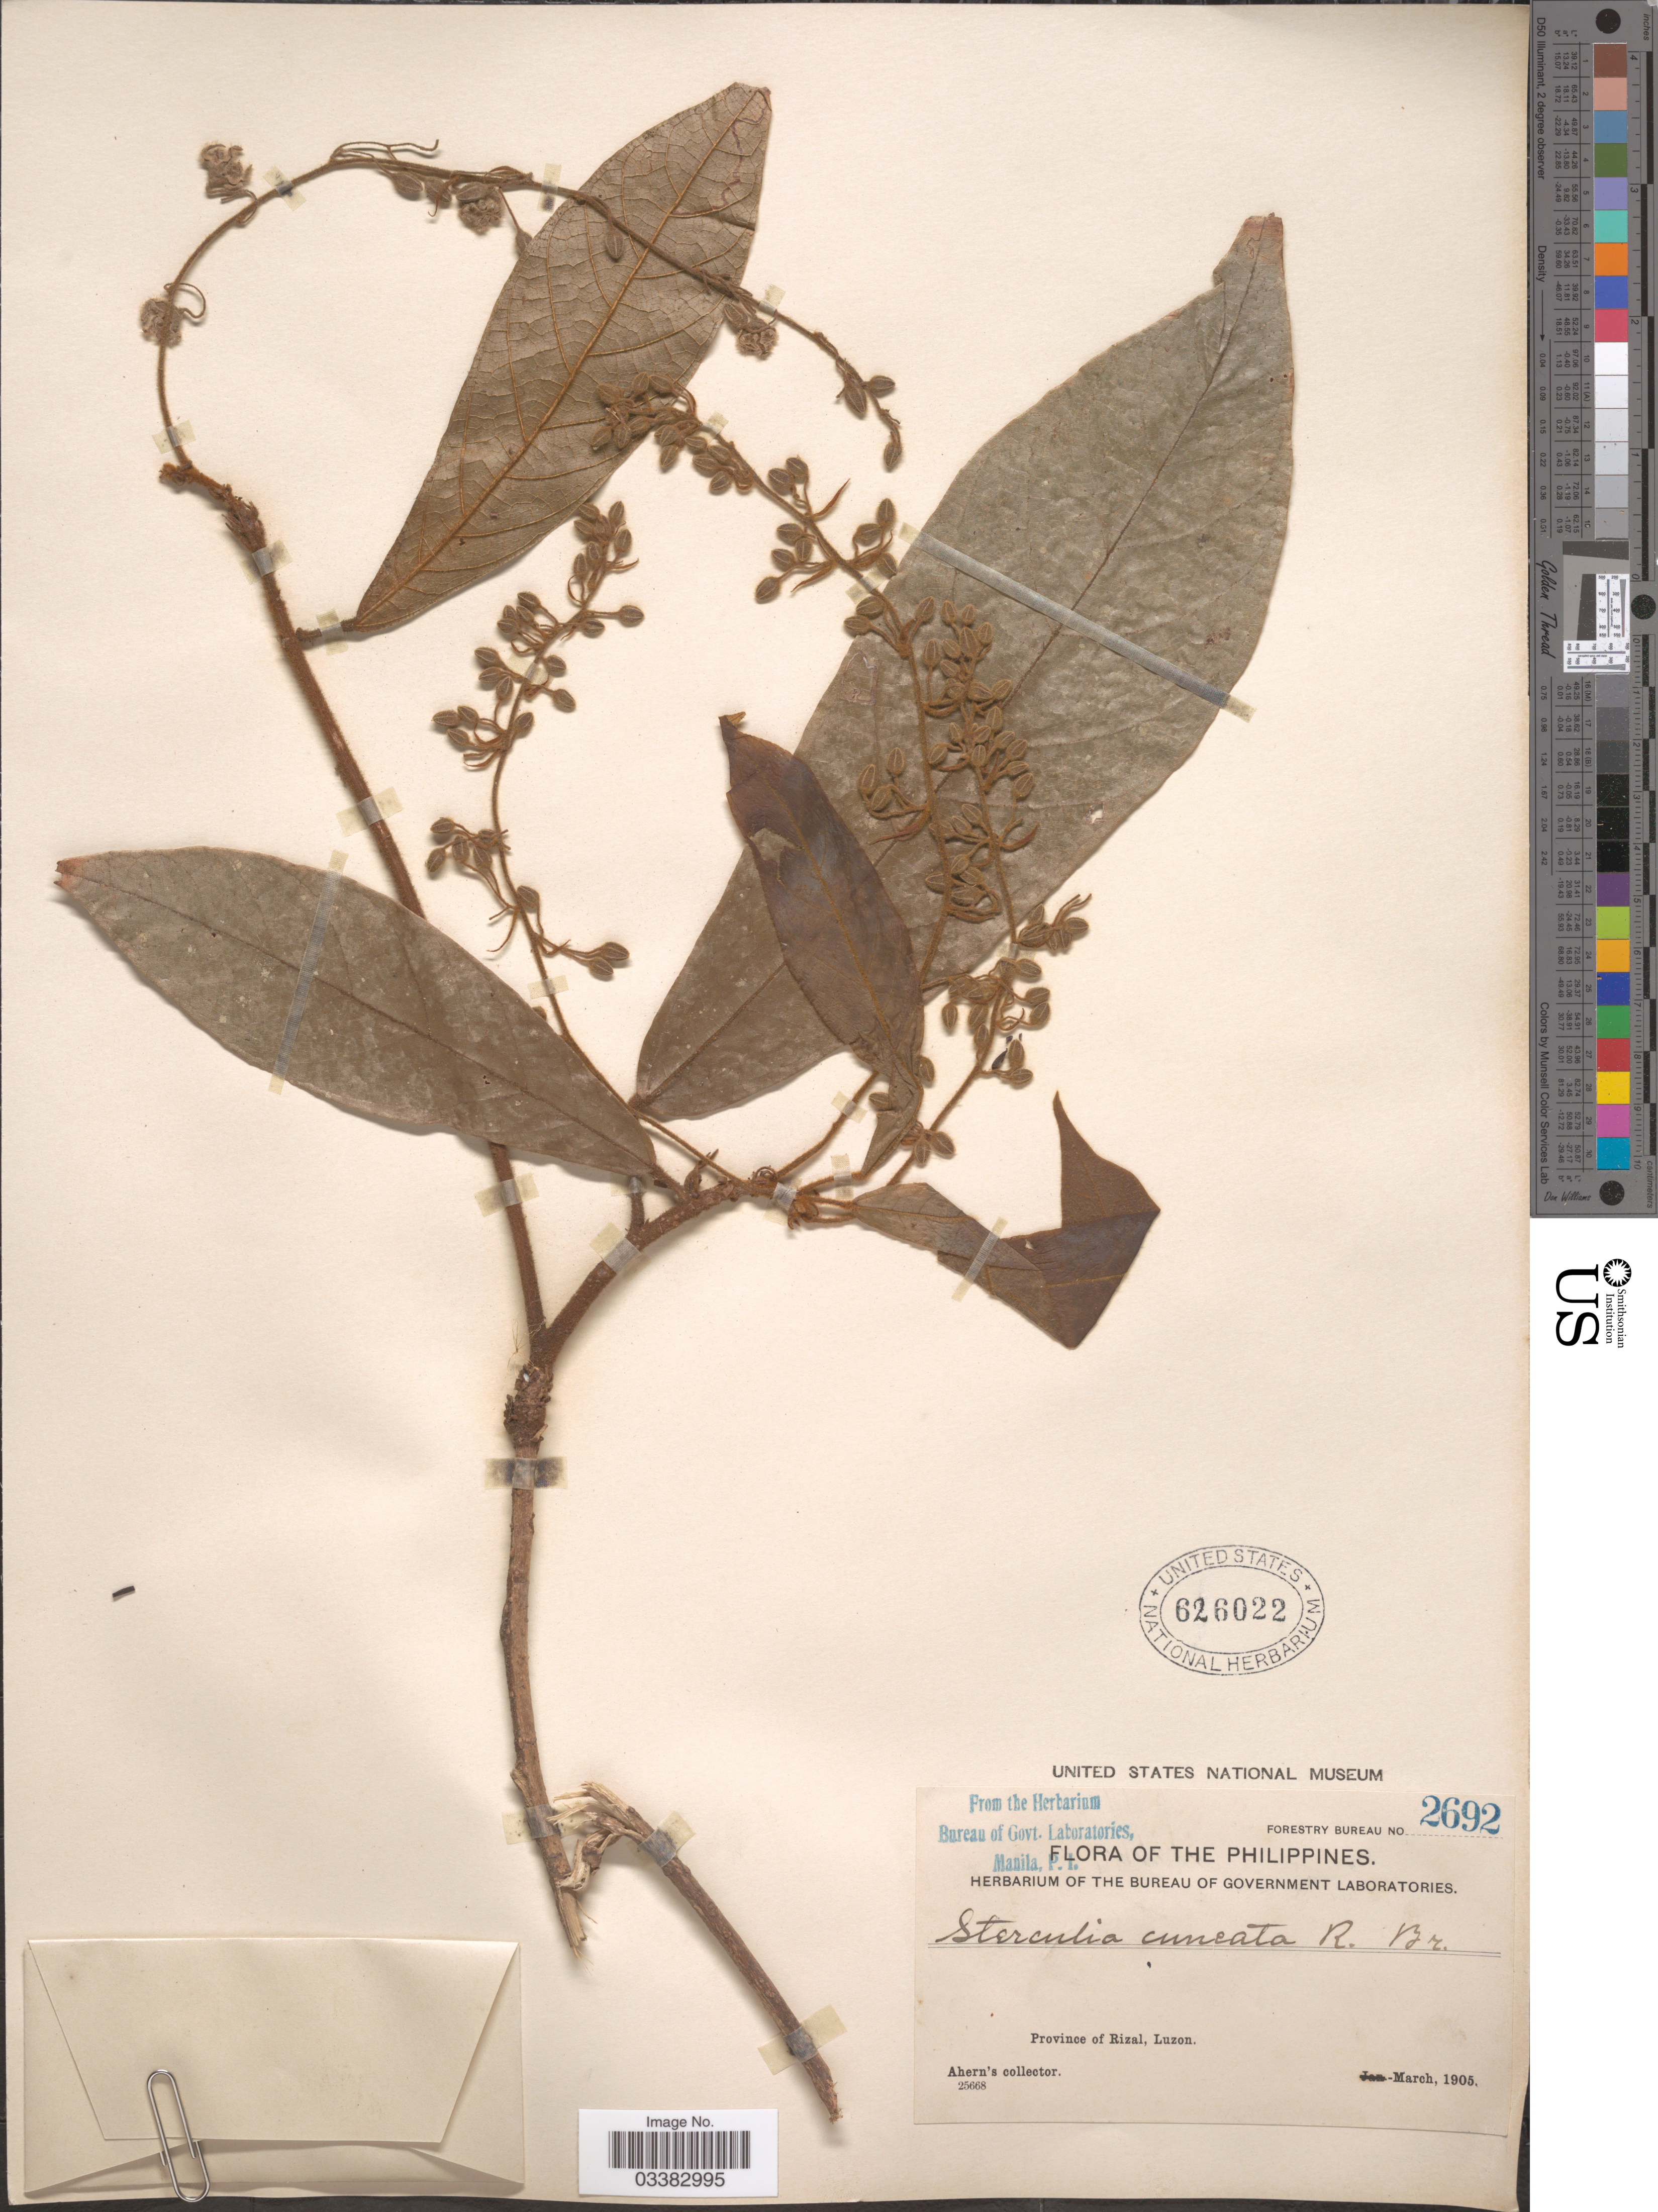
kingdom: Plantae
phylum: Tracheophyta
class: Magnoliopsida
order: Malvales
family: Malvaceae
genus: Sterculia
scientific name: Sterculia cuneata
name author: R. Br.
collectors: Ahern's collector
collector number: Forestry Bureau 2692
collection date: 1905-03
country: Philippines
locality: Province of Rizal, Luzon.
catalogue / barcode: US 626022